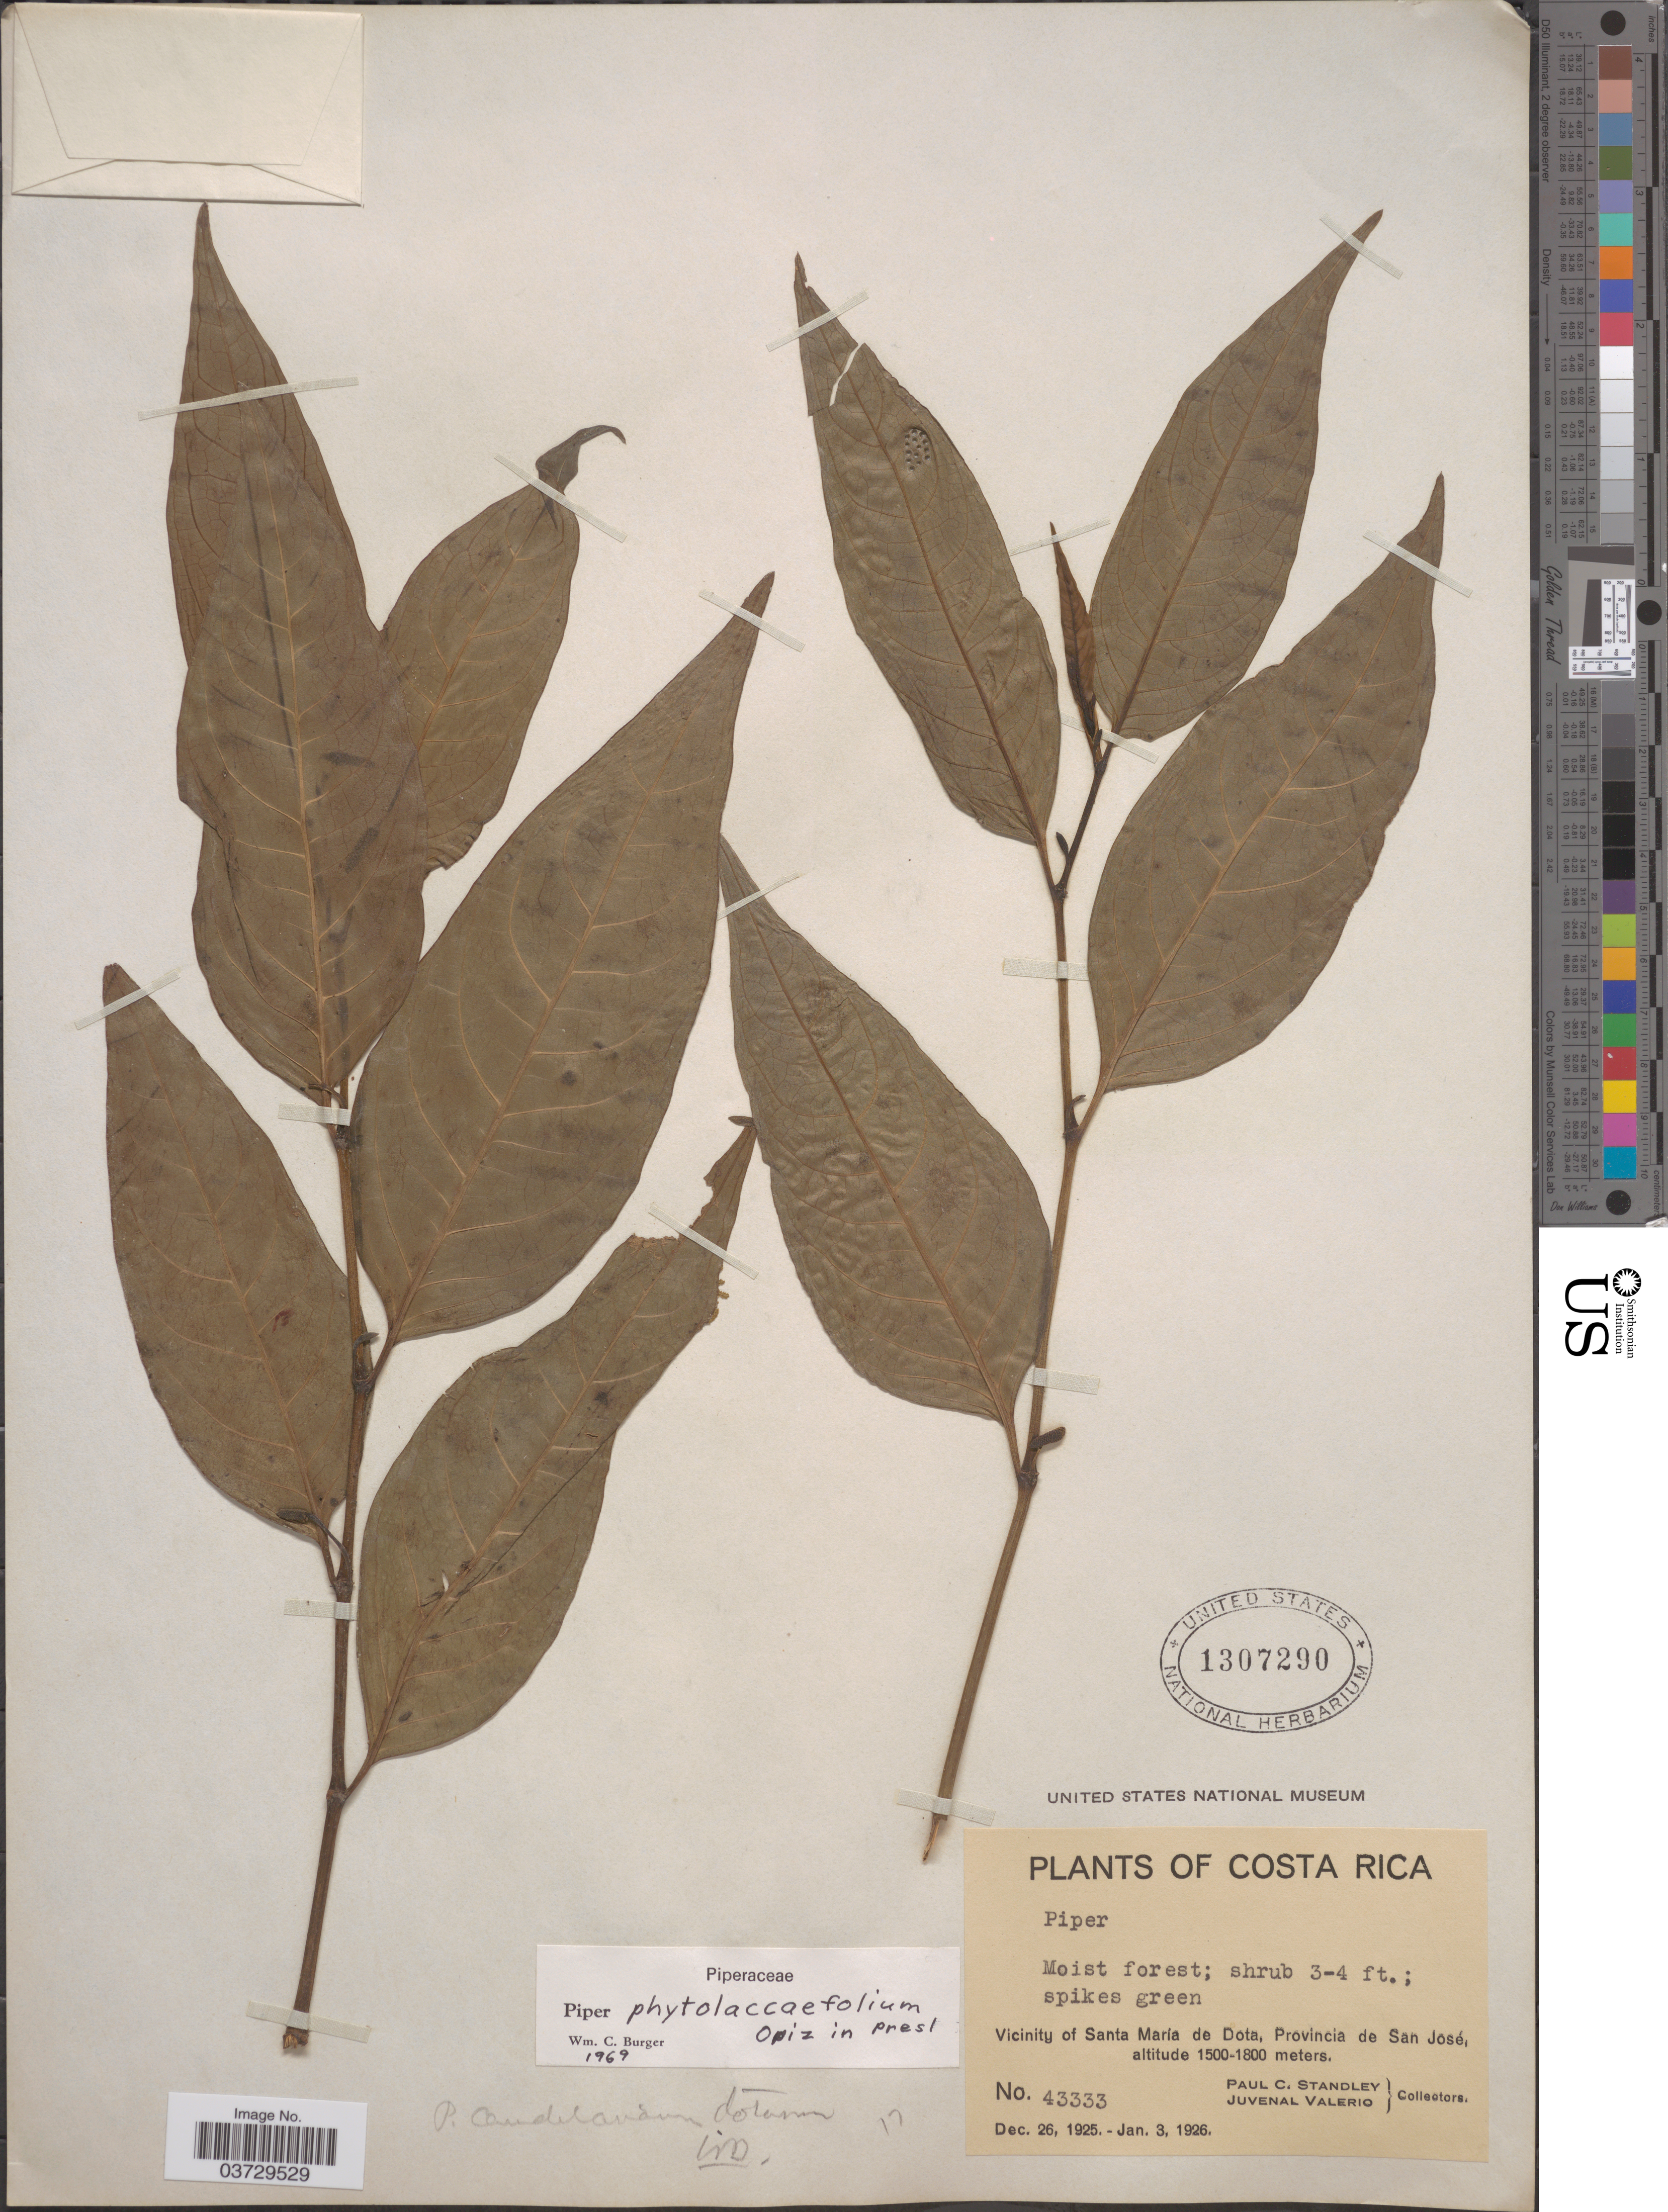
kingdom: Plantae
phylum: Tracheophyta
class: Magnoliopsida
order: Piperales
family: Piperaceae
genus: Piper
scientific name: Piper phytolaccifolium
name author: Opiz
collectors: P. C. Standley & J. Valerio R.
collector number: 43333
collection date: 1925-12-26/1926-01-03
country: Costa Rica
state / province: San José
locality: Vicinity of Santa María de Dota.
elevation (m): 1500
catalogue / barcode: US 1307290